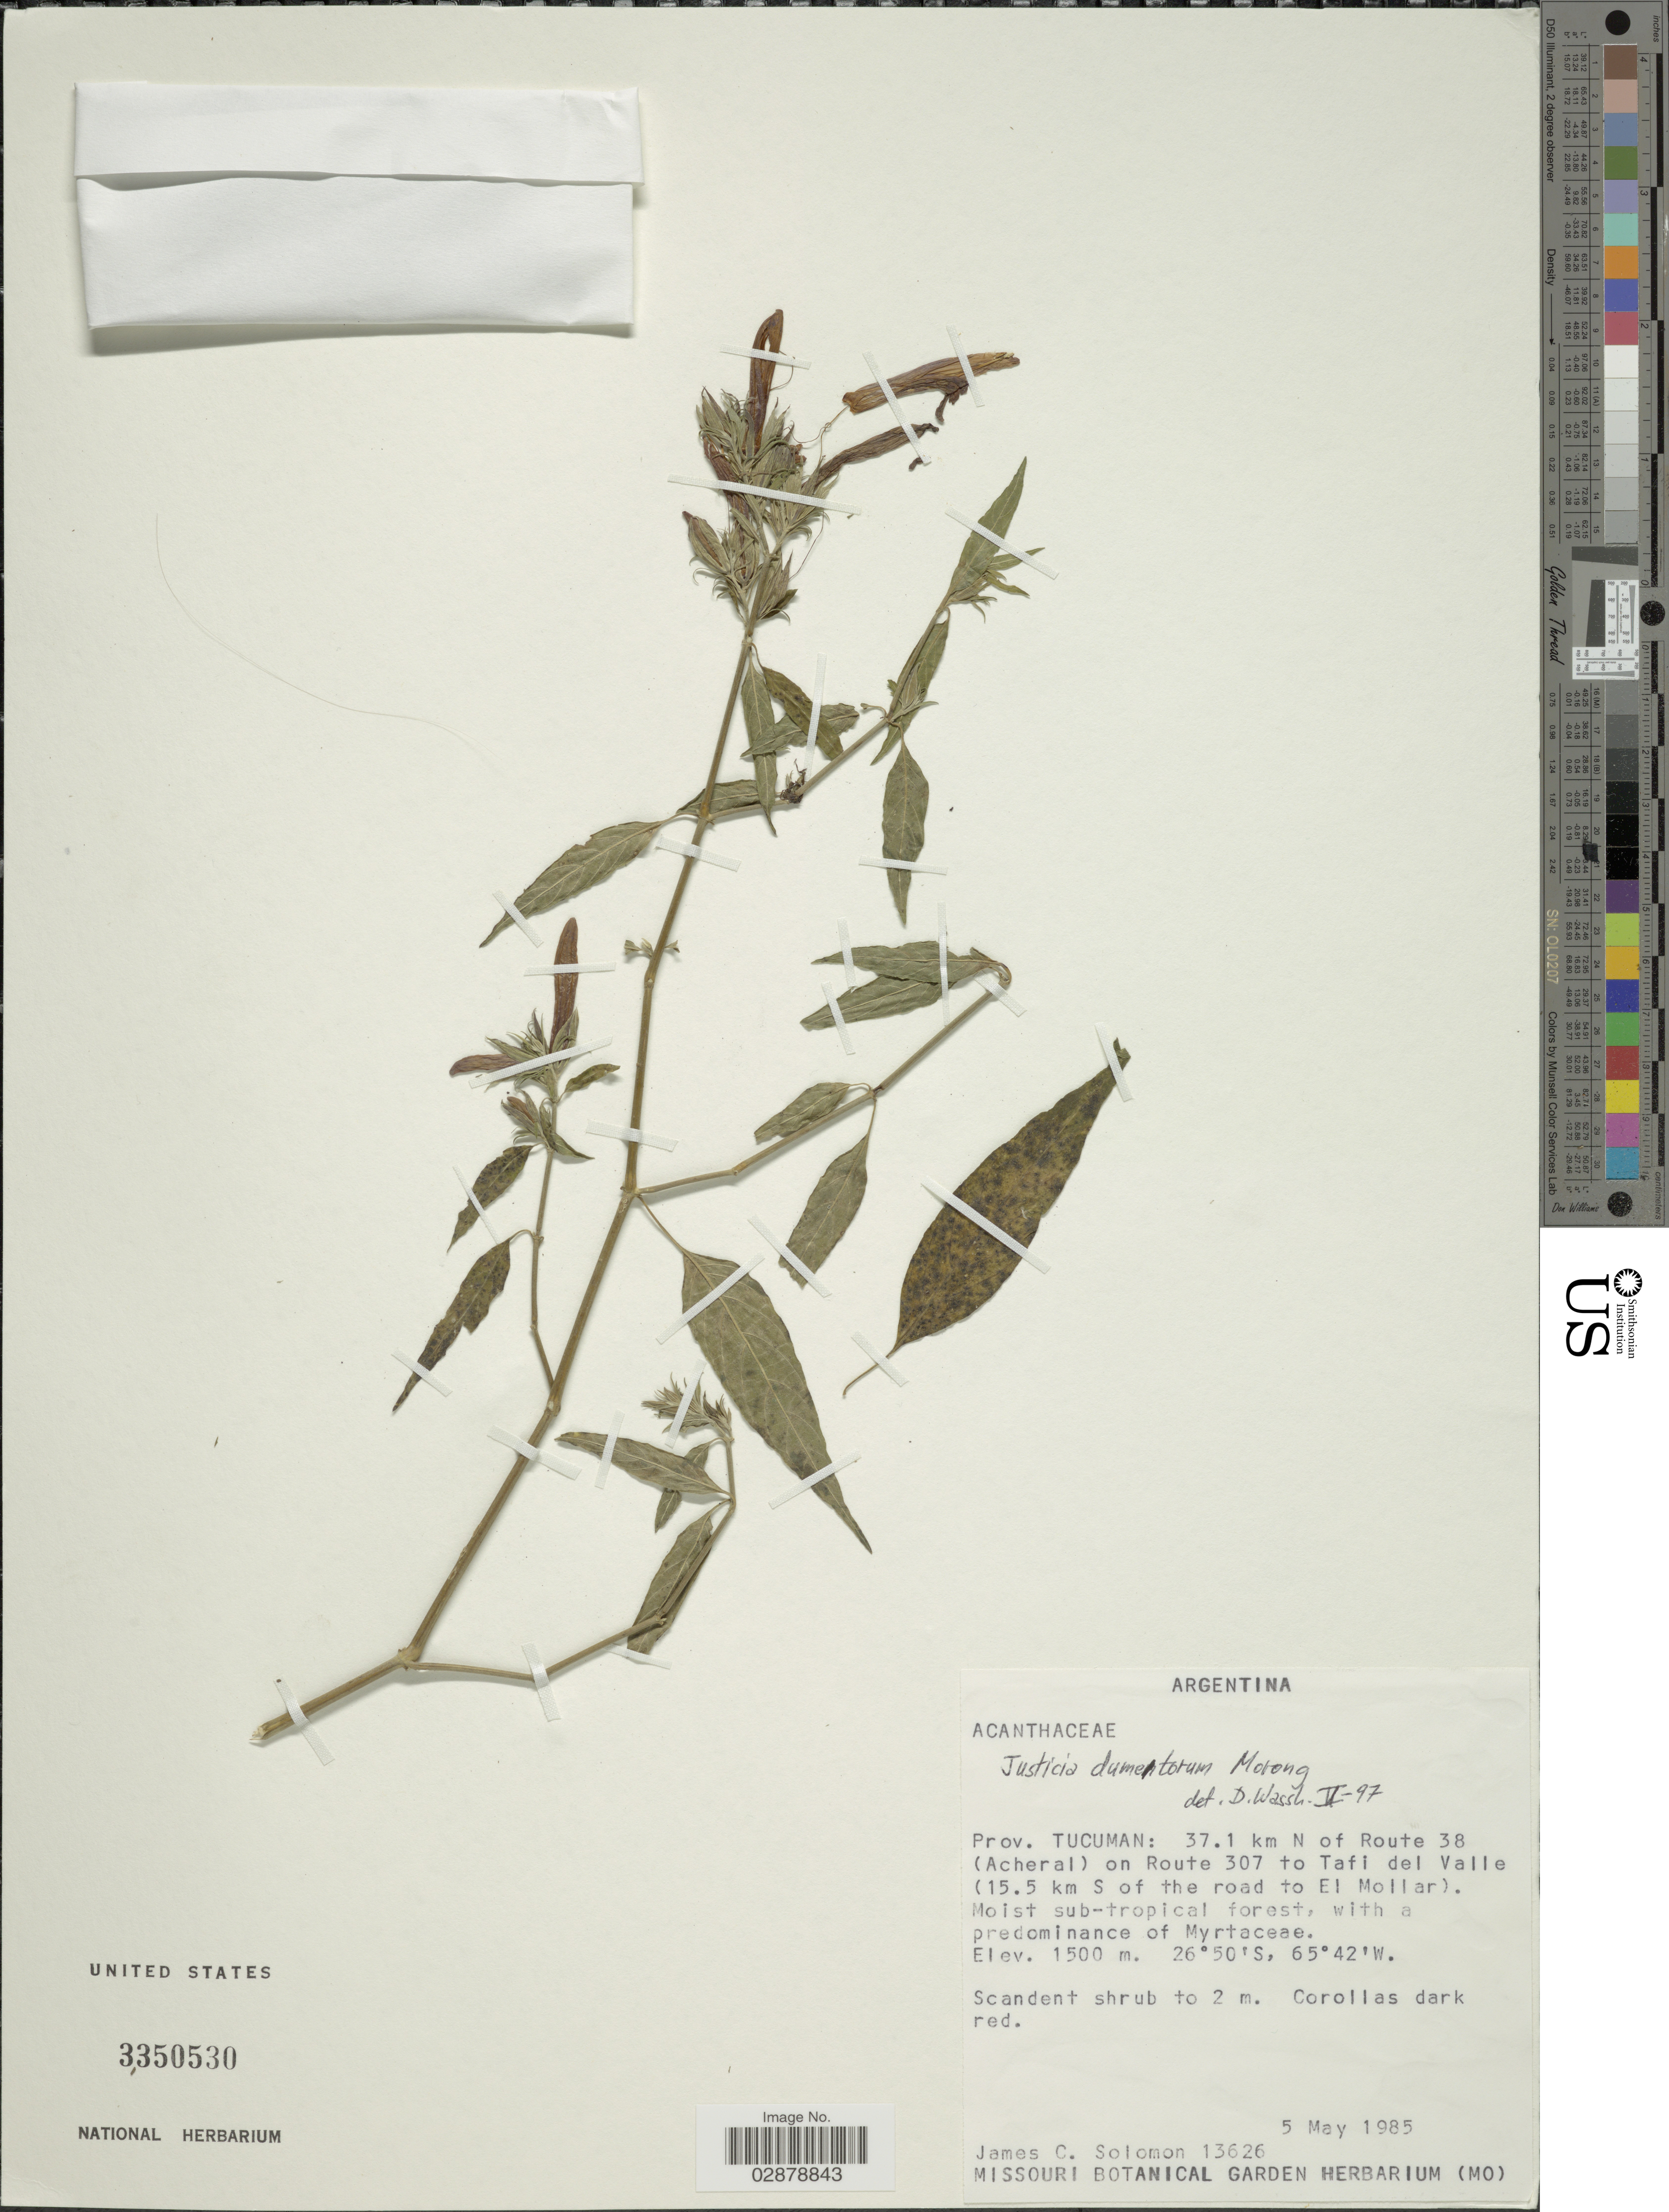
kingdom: Plantae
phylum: Tracheophyta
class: Magnoliopsida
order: Lamiales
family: Acanthaceae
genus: Justicia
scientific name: Justicia dumetorum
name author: Morong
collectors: J. C. Solomon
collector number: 13626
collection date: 1985-05-05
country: Argentina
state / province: Tucuman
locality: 37.1 km N of Route 8 (Acheral) on Route 307 to Tafi del Valle (15.5 km S of the road to El Mollar).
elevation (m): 1500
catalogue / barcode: US 335053